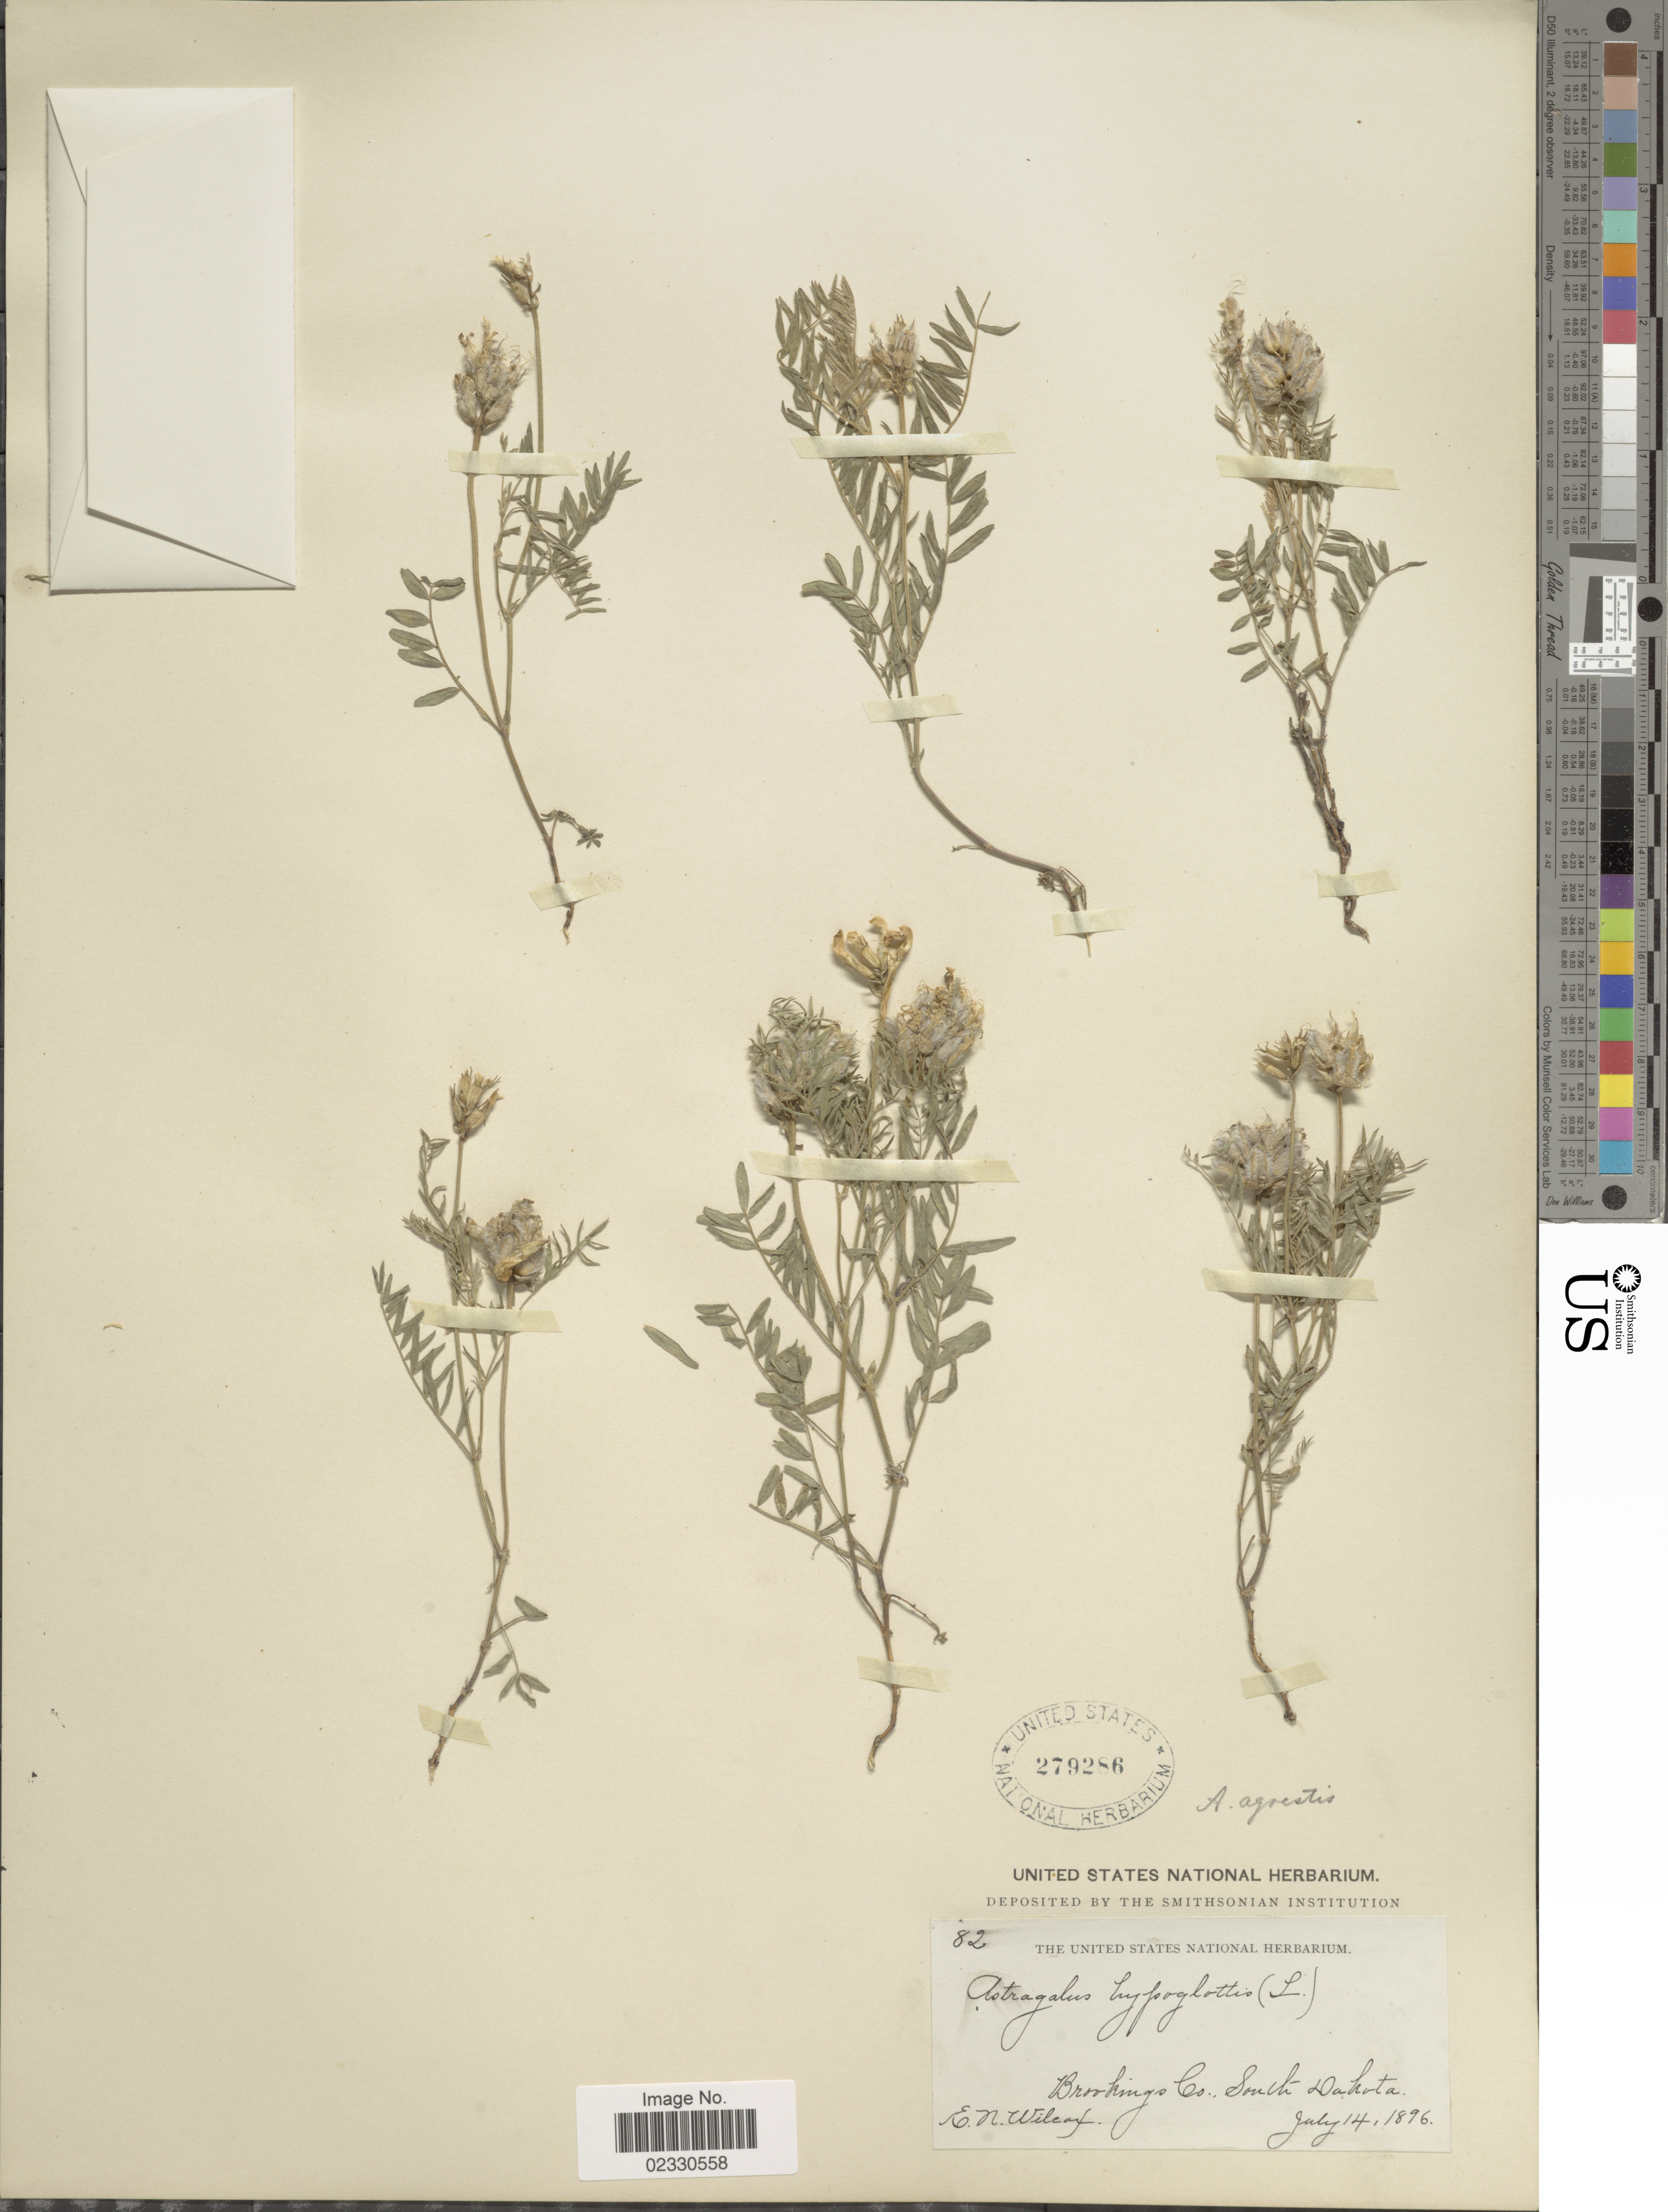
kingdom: Plantae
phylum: Tracheophyta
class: Magnoliopsida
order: Fabales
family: Fabaceae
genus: Astragalus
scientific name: Astragalus dasyglottis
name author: DC.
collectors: E. Wilcox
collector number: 82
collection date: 1896-07-14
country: United States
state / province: South Dakota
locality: Brookings Co., South Dakota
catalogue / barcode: US 279286